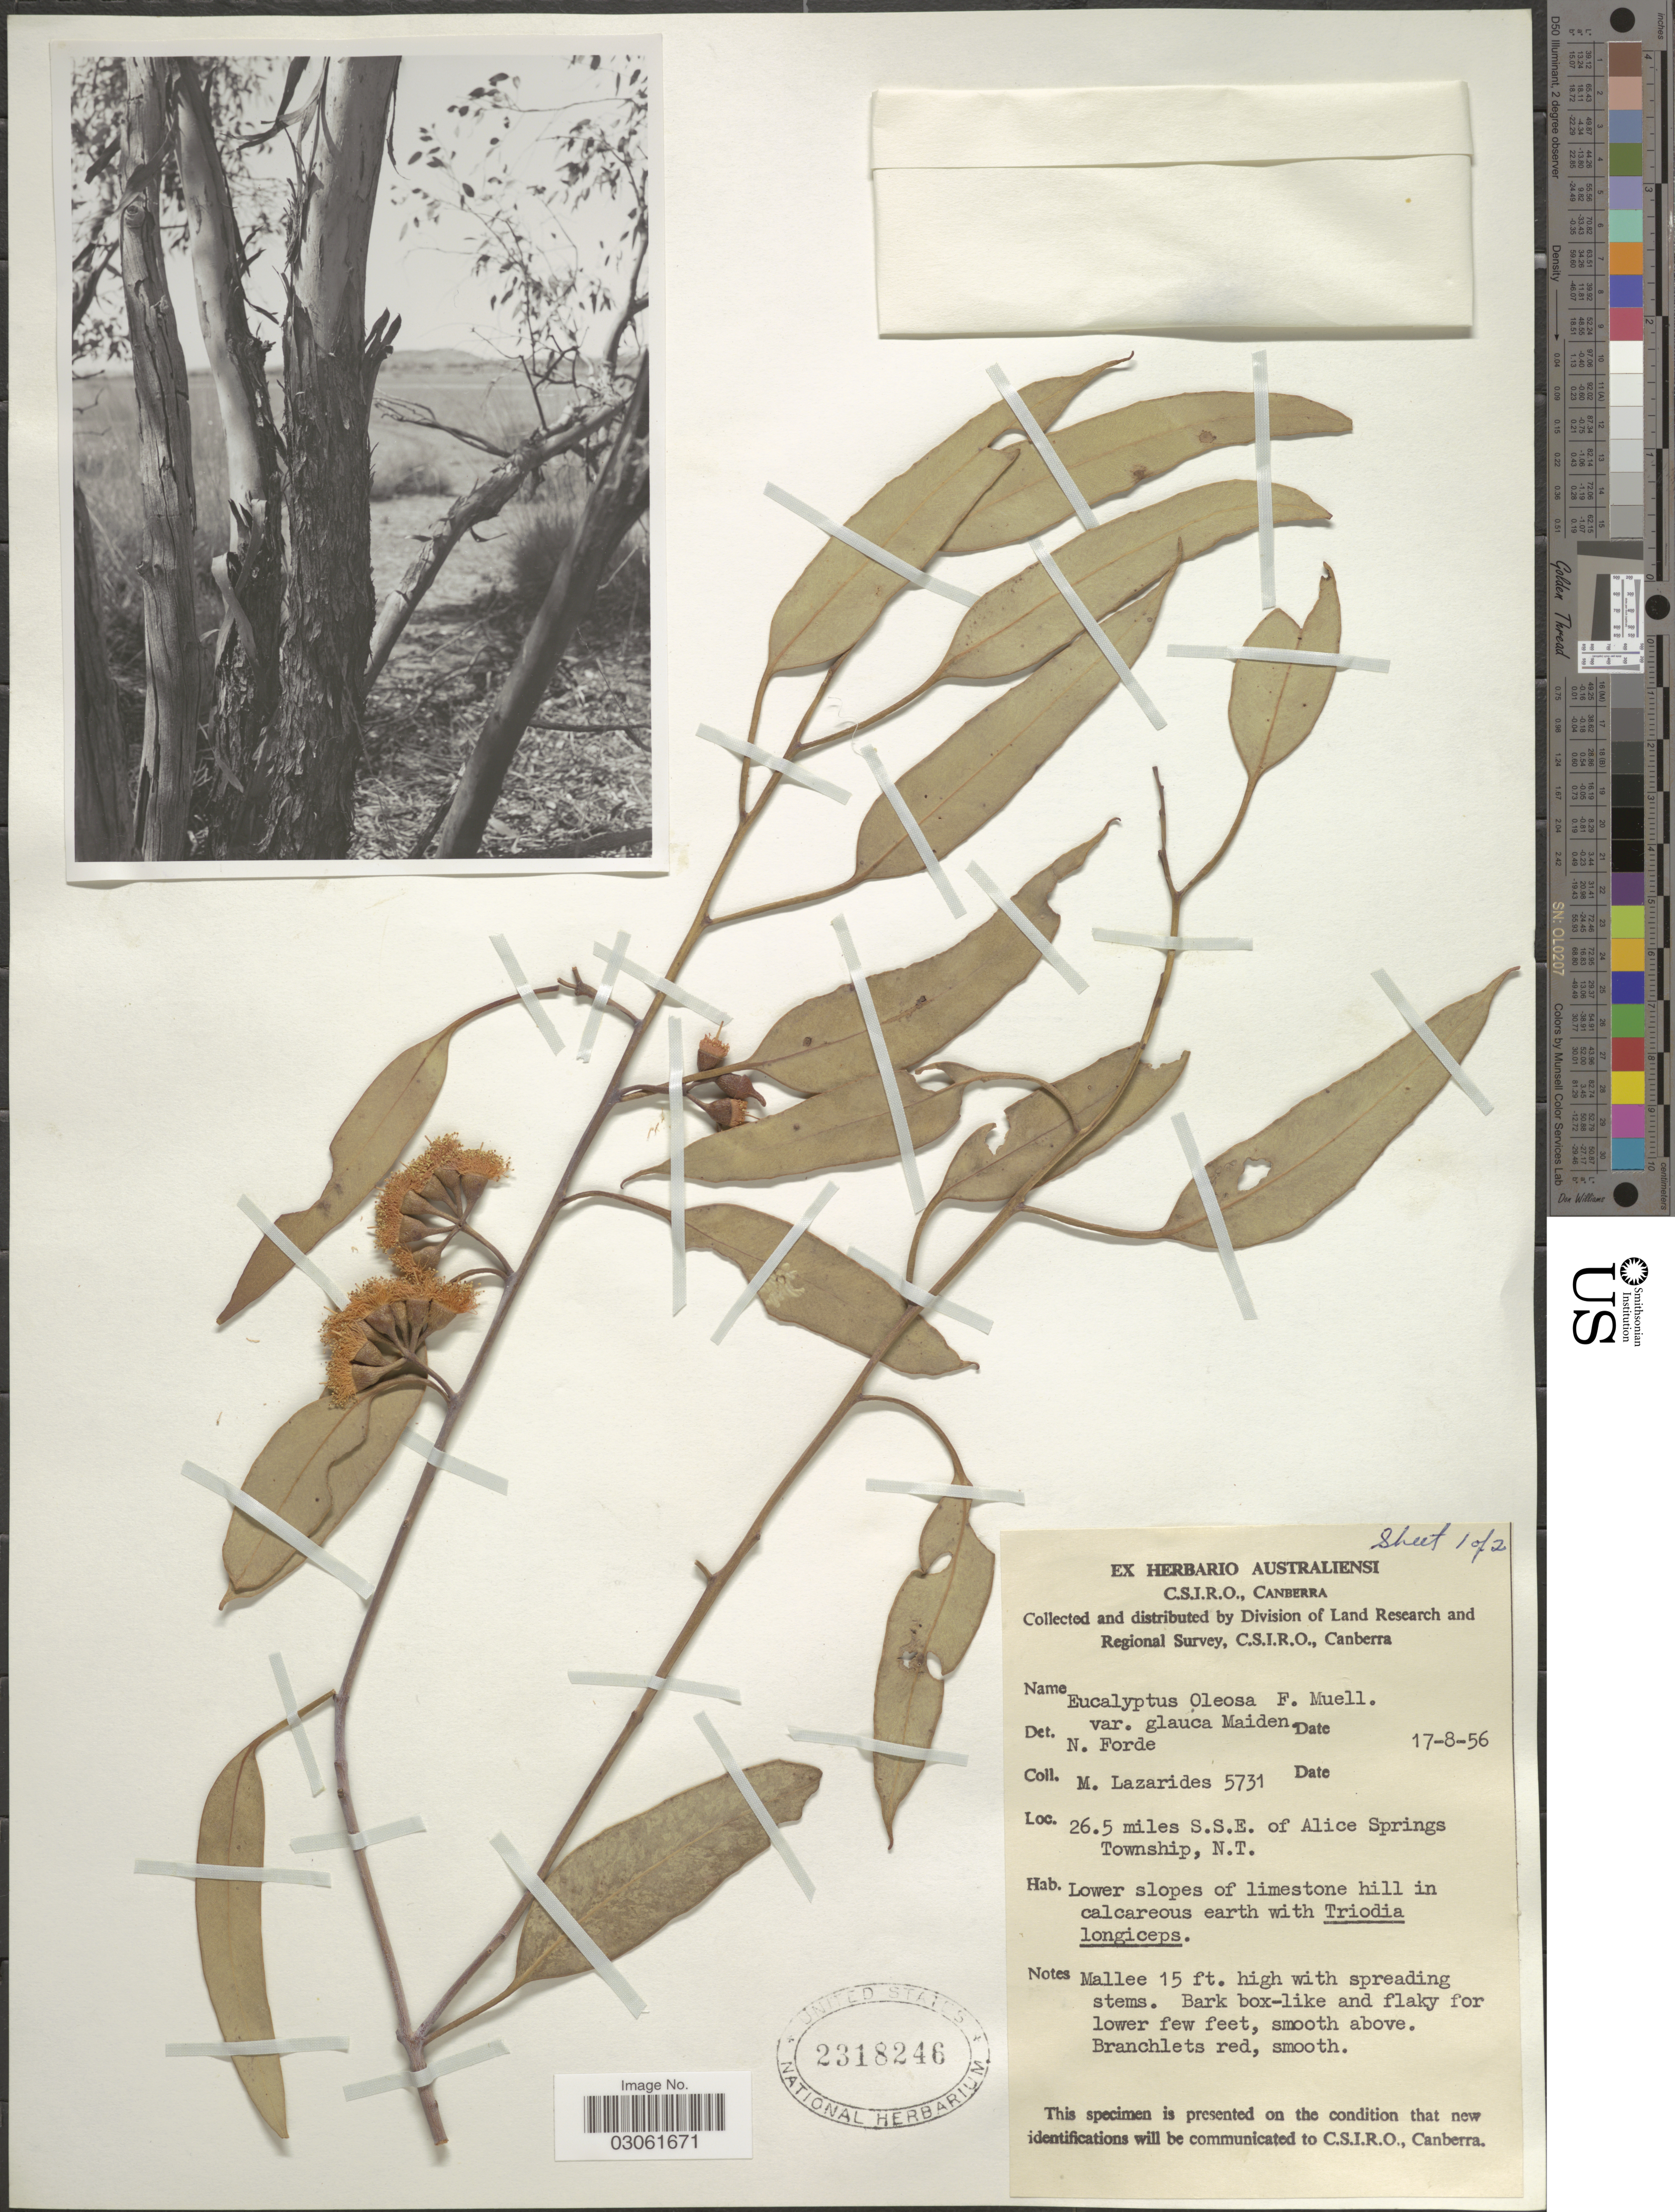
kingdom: Plantae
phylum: Tracheophyta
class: Magnoliopsida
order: Myrtales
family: Myrtaceae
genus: Eucalyptus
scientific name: Eucalyptus oleosa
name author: F. Muell. ex Miq.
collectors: M. Lazarides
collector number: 5731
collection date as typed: Transcribed d/m/y: 17/8/56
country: Australia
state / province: Northern Territory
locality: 26.5 miles S.S.E. of Alice Springs Township.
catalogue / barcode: US 2318246